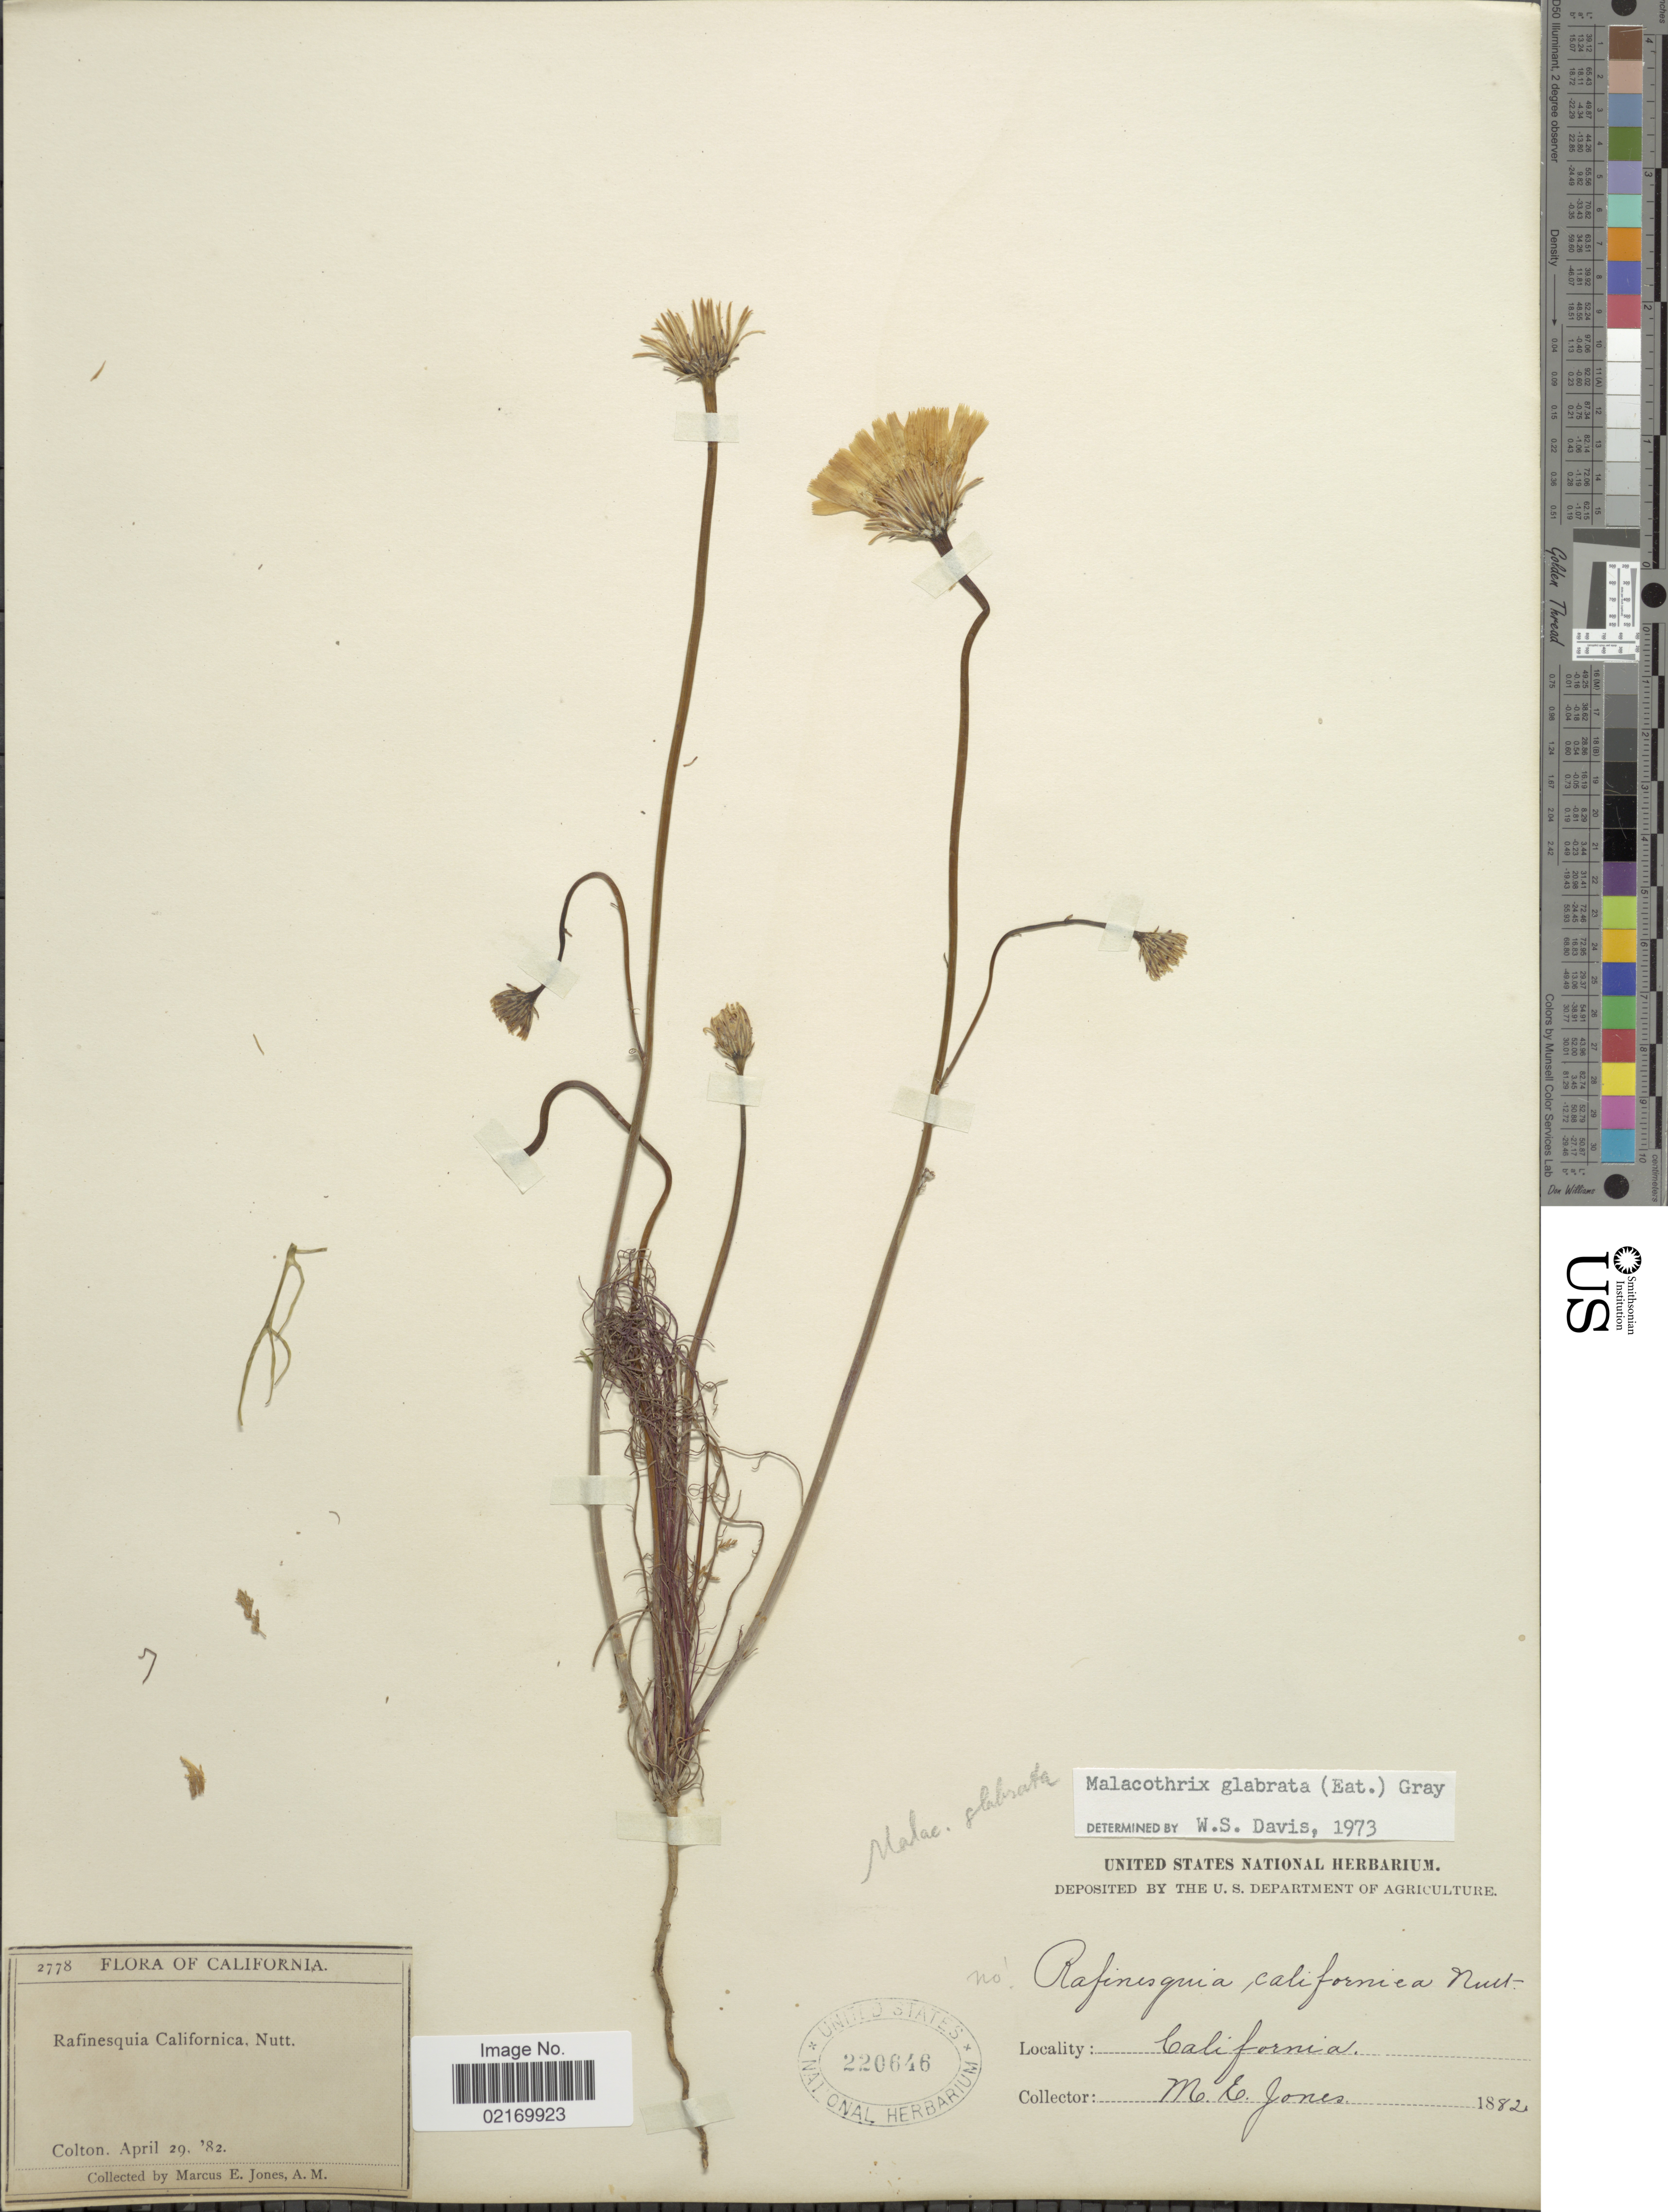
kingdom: Plantae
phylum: Tracheophyta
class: Magnoliopsida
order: Asterales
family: Asteraceae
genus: Malacothrix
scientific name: Malacothrix glabrata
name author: (A. Gray ex D.C. Eaton) A. Gray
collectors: M. E. Jones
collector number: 2778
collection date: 1882-04-29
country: United States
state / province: California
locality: Colton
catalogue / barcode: US 220646